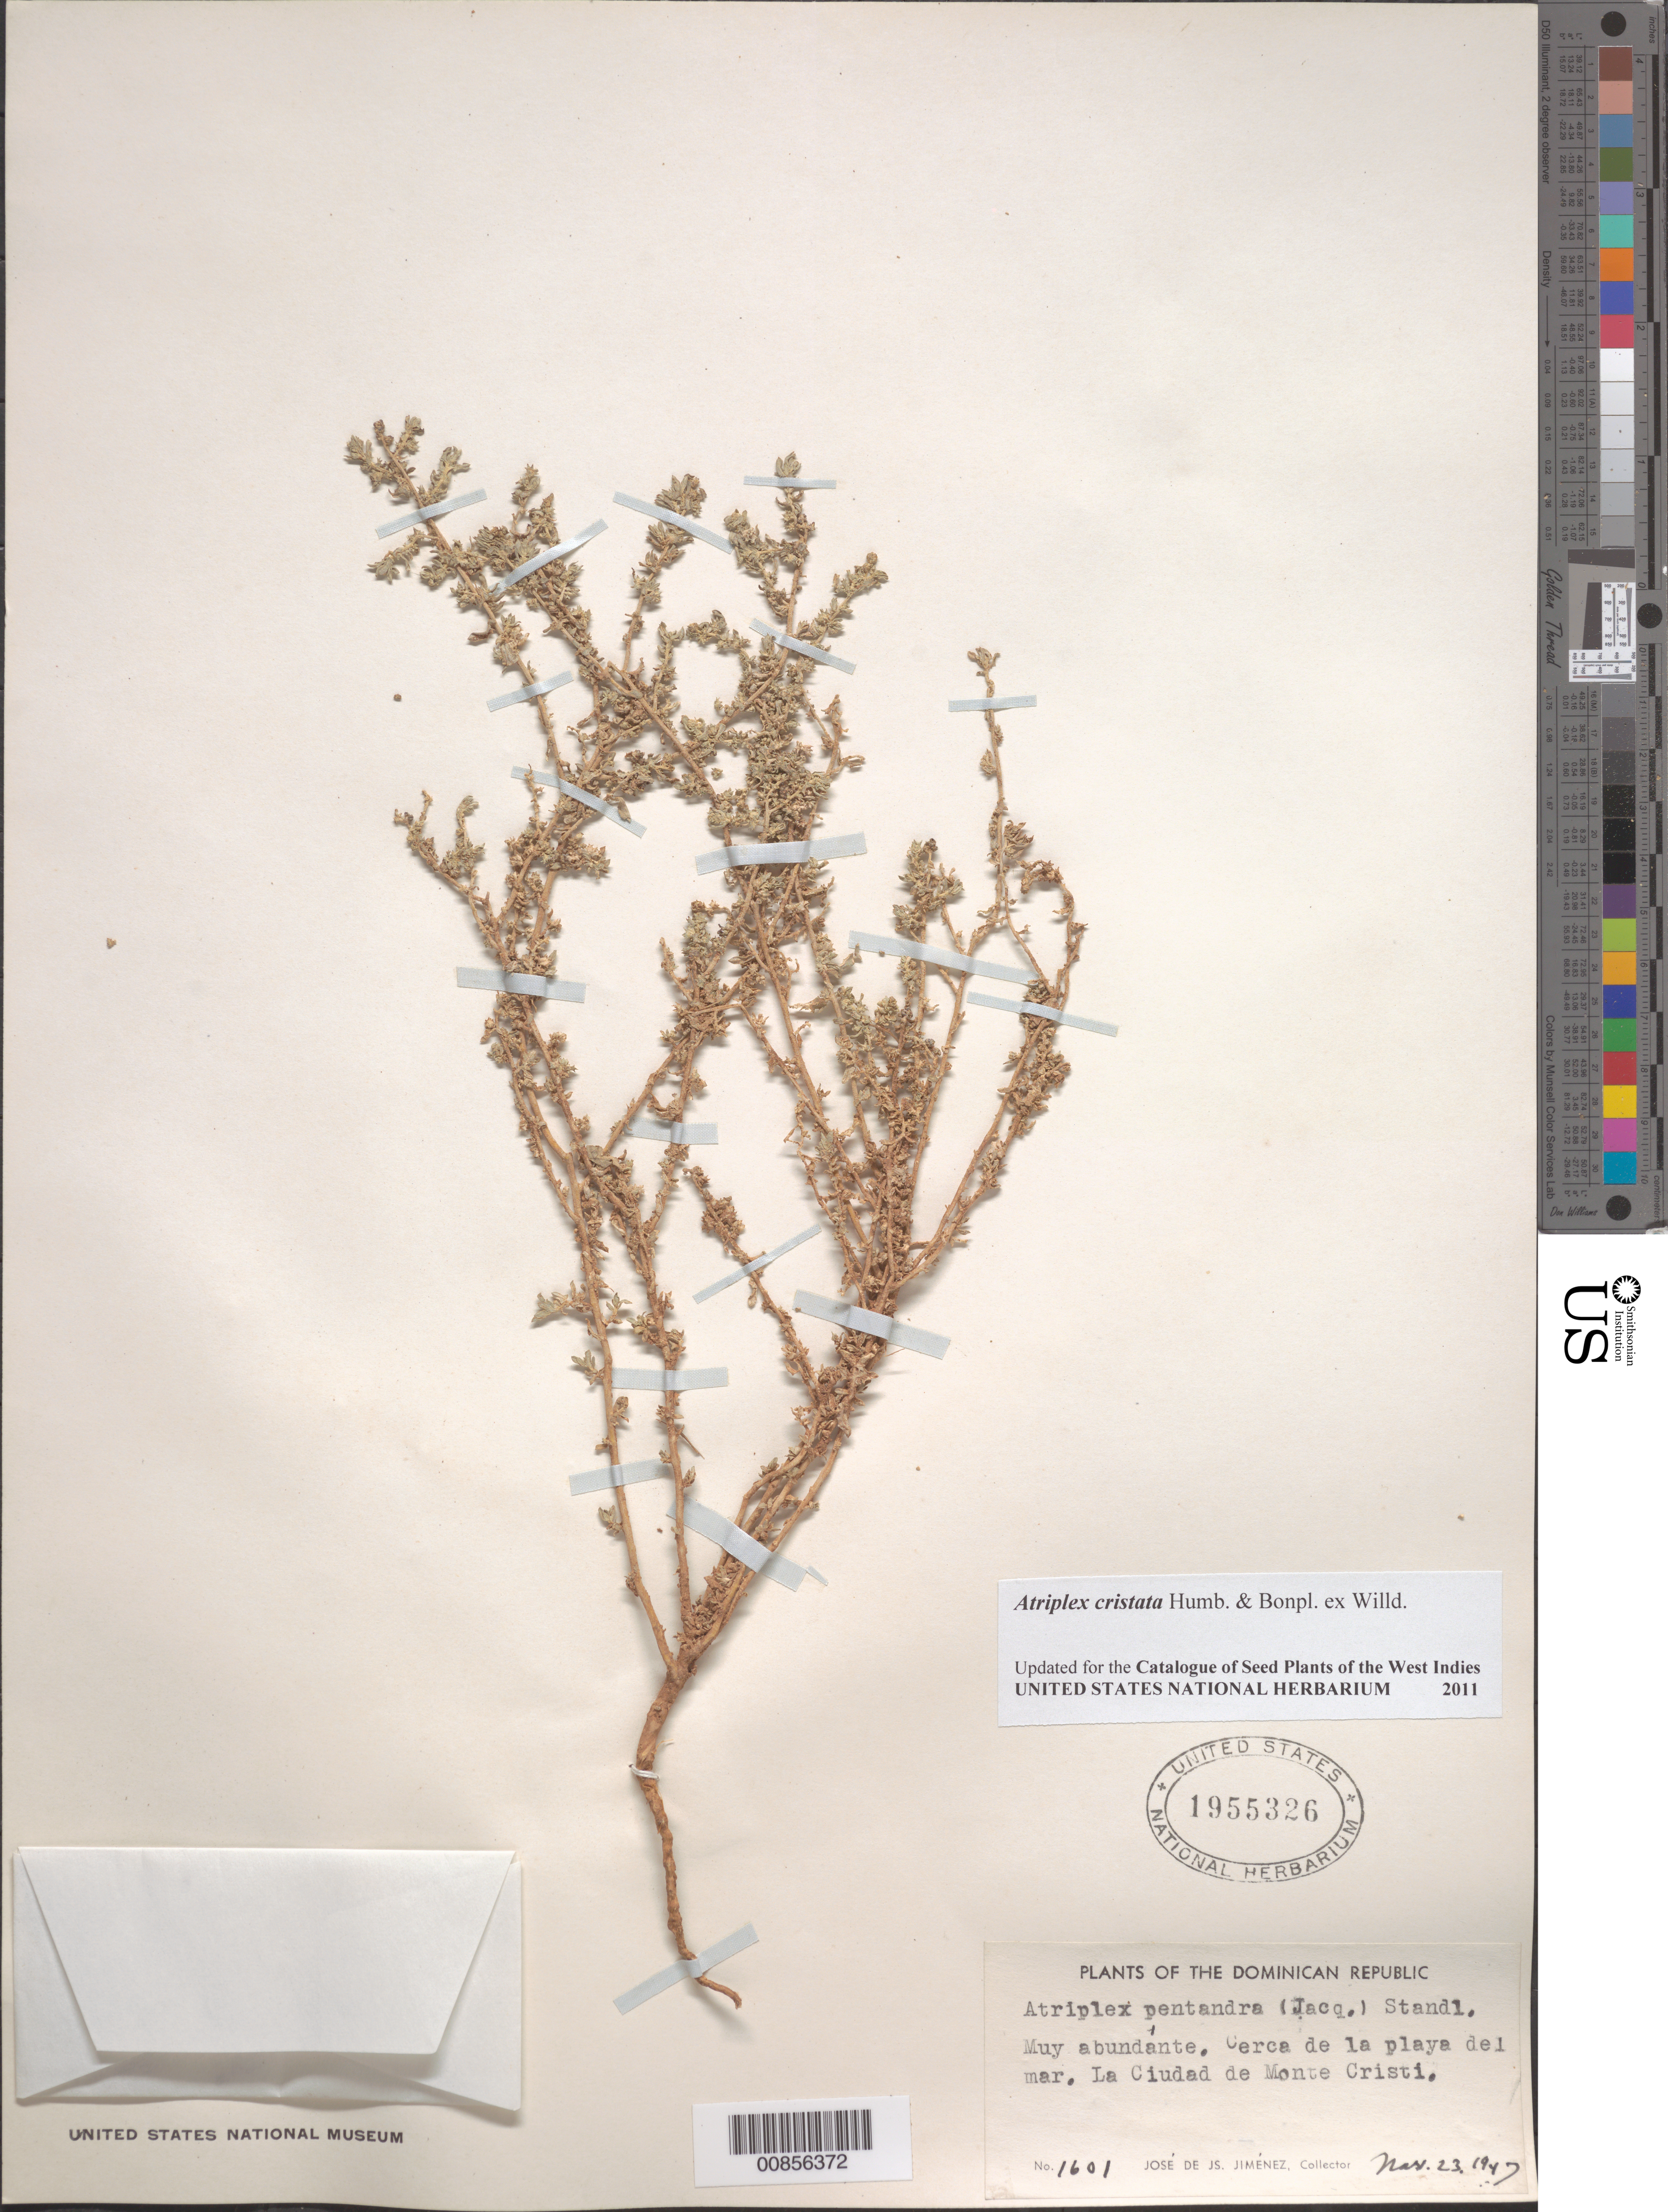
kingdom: Plantae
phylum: Tracheophyta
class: Magnoliopsida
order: Caryophyllales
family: Amaranthaceae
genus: Atriplex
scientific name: Atriplex pentandra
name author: (Jacq.) Standl.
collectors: J. J. Jiménez Almonte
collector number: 1601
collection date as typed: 23 Nov 1947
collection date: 1947-11-23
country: Dominican Republic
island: Hispaniola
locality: Cerca de la playa del mar, La ciudad de Monte Cristi.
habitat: Cerca de la playa del mar.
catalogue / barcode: US 1955326